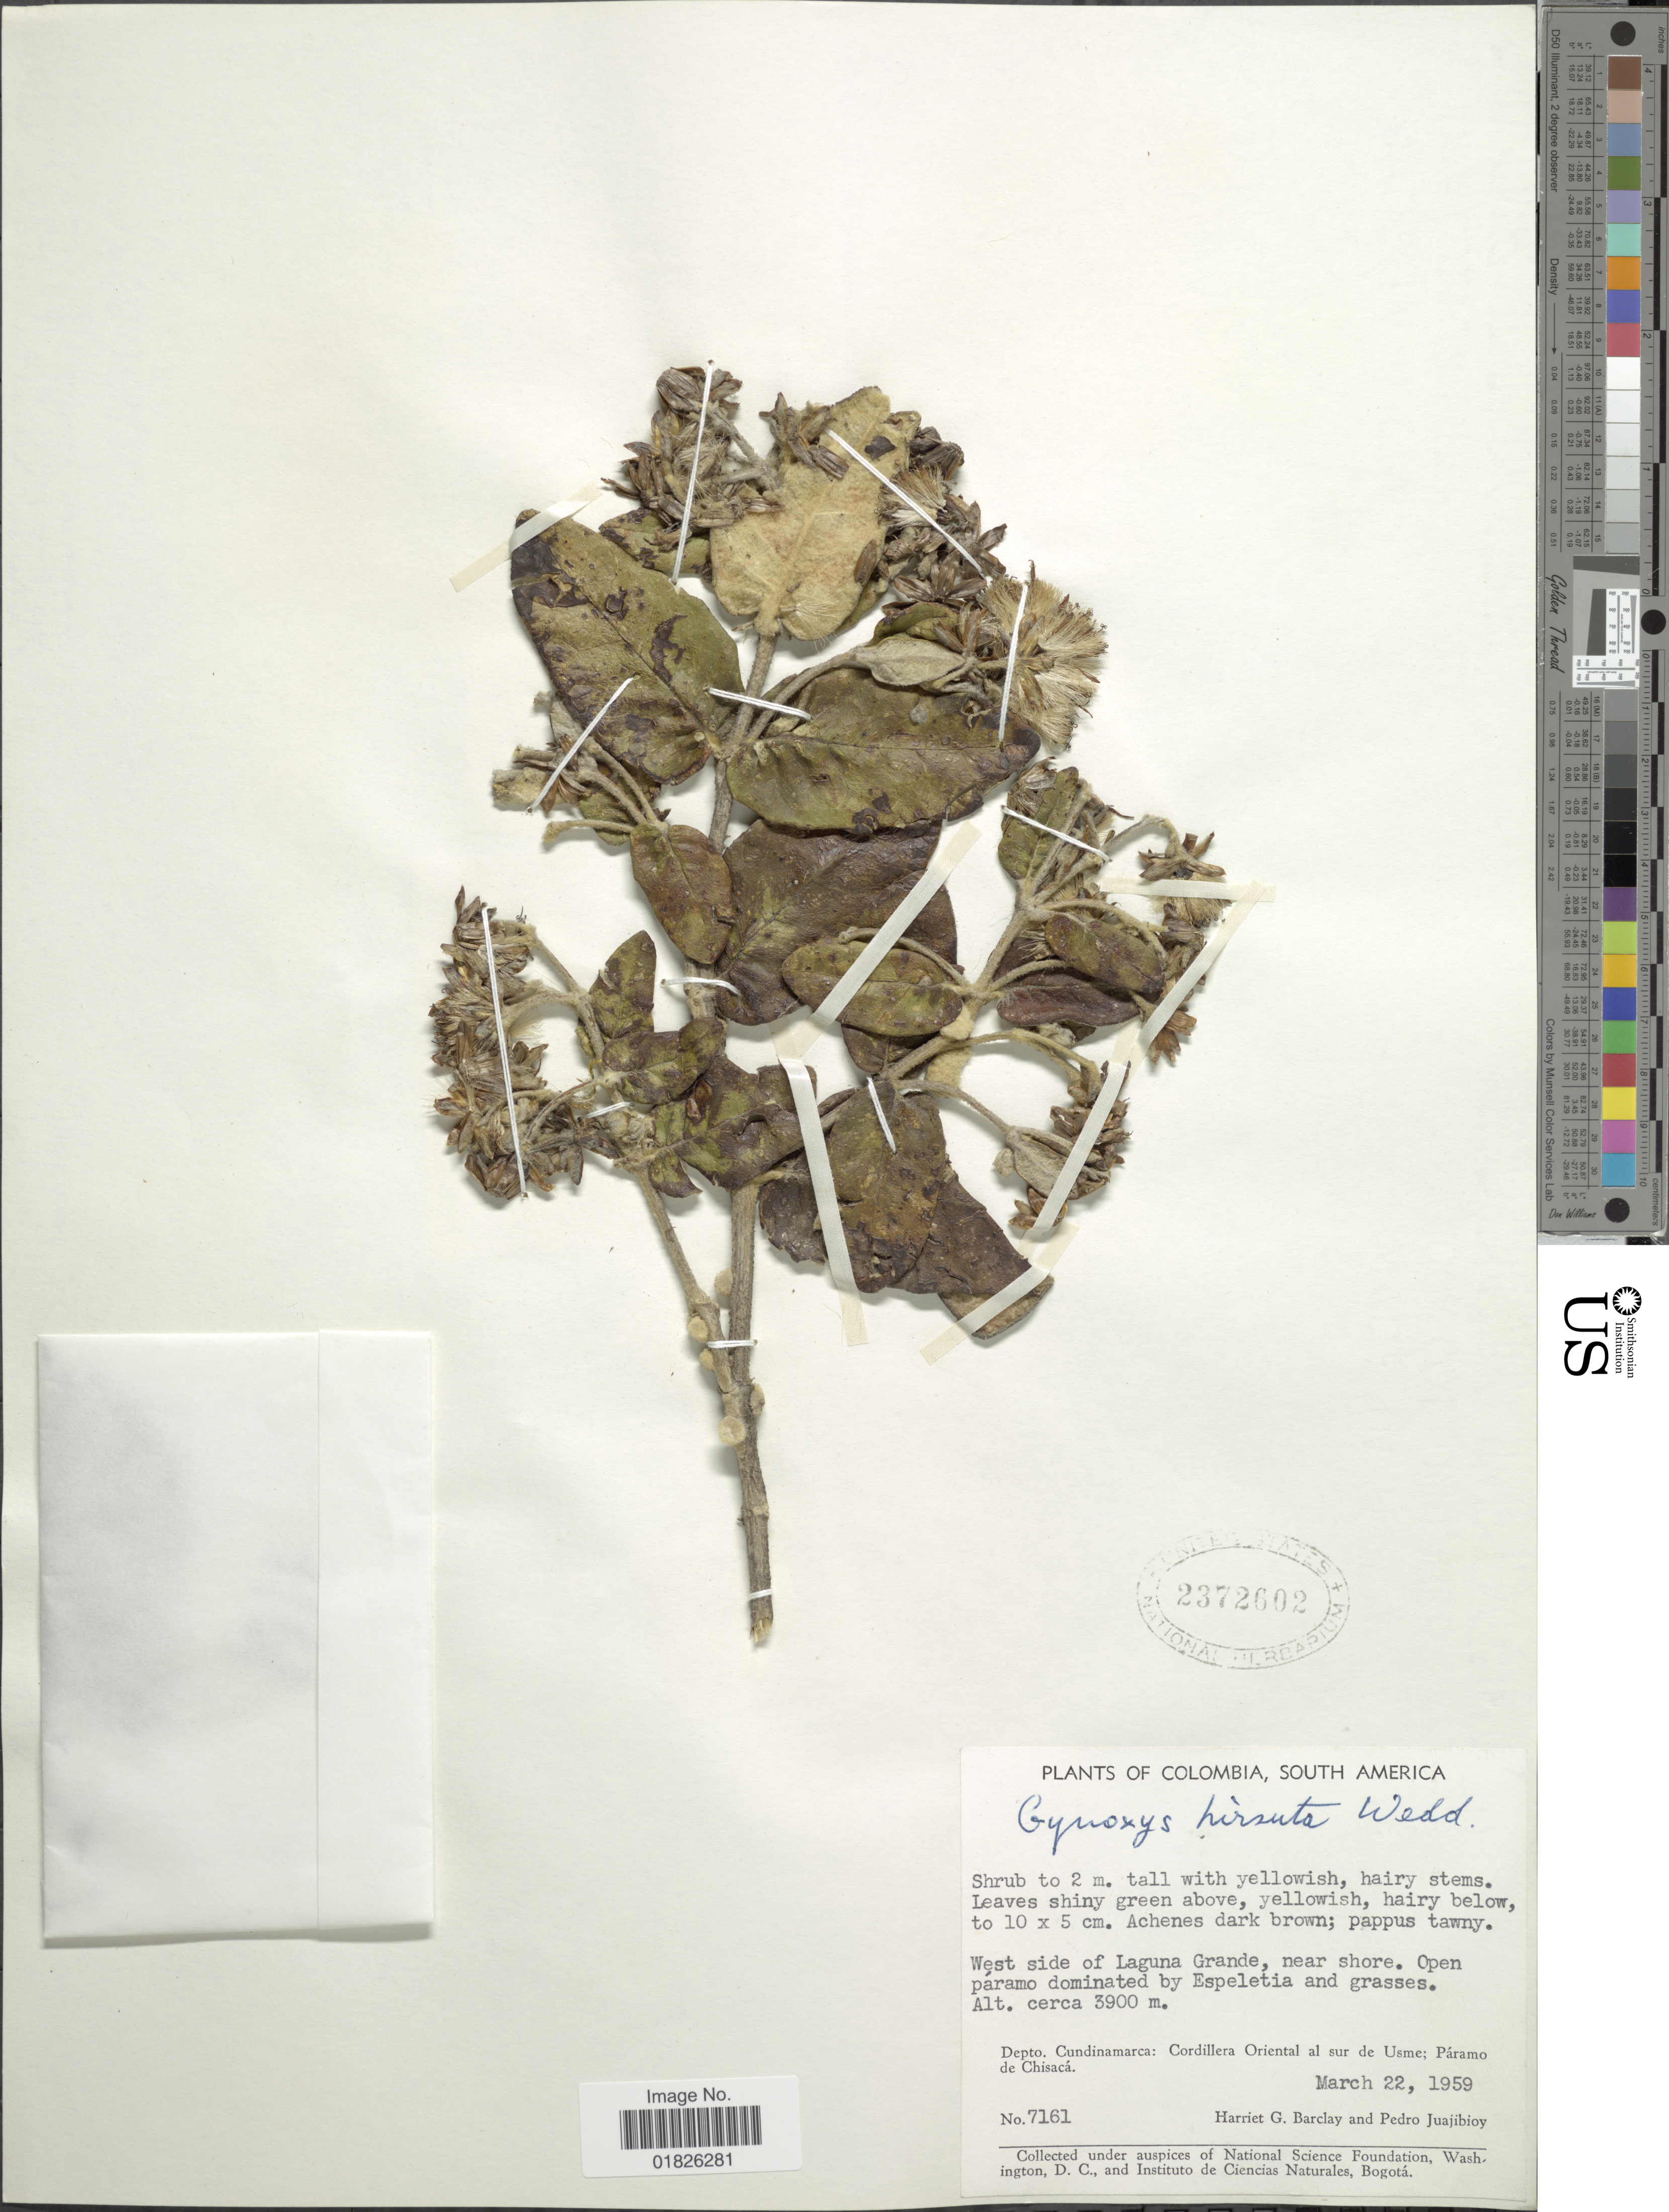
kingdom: Plantae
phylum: Tracheophyta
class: Magnoliopsida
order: Asterales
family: Asteraceae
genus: Gynoxys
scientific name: Gynoxys hirsuta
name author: Wedd.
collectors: H. G. Barclay & P. Juajibioy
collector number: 7161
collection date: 1959-03-22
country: Colombia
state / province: Cundinamarca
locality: Cordillera Oriental al sur de Usme; Páramo de Chisacá, west side of Laguna Grande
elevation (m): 3900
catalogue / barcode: US 2372602